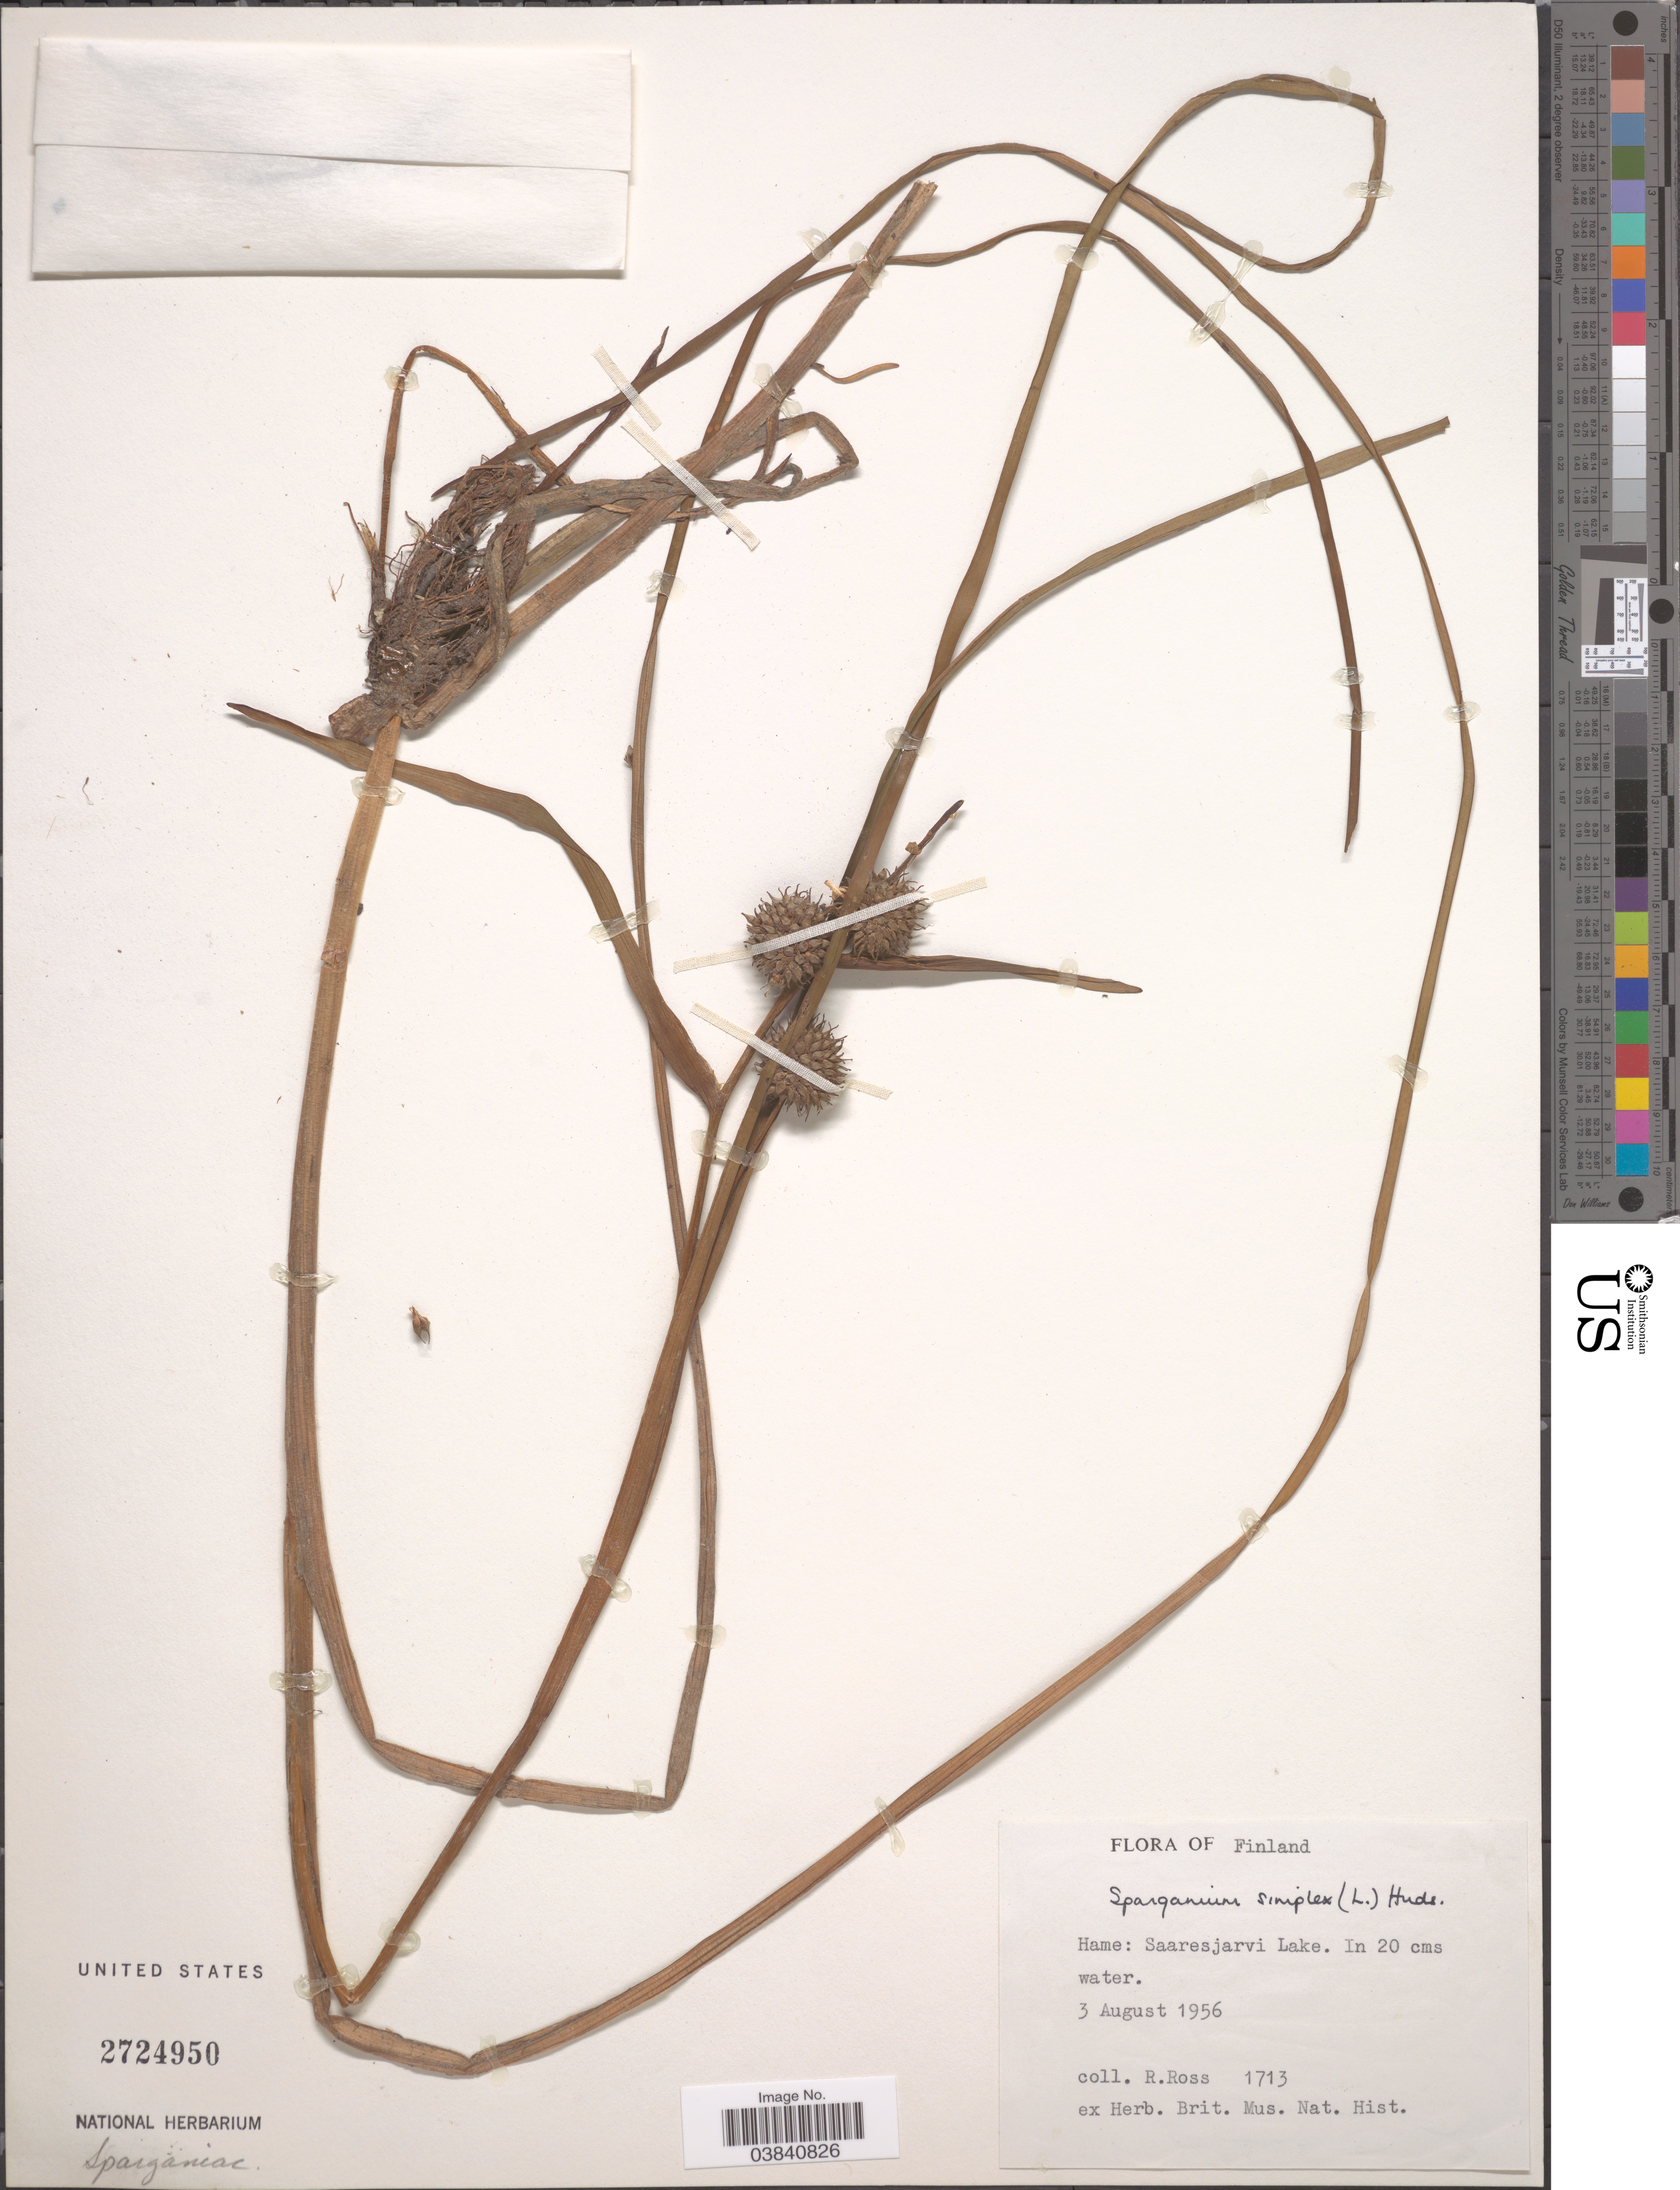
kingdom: Plantae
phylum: Tracheophyta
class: Liliopsida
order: Poales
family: Typhaceae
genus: Sparganium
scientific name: Sparganium simplex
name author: Huds.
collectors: R. Ross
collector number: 1713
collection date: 1956-08-03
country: Finland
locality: Saaresjarvi Lake.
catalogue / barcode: US 2724950